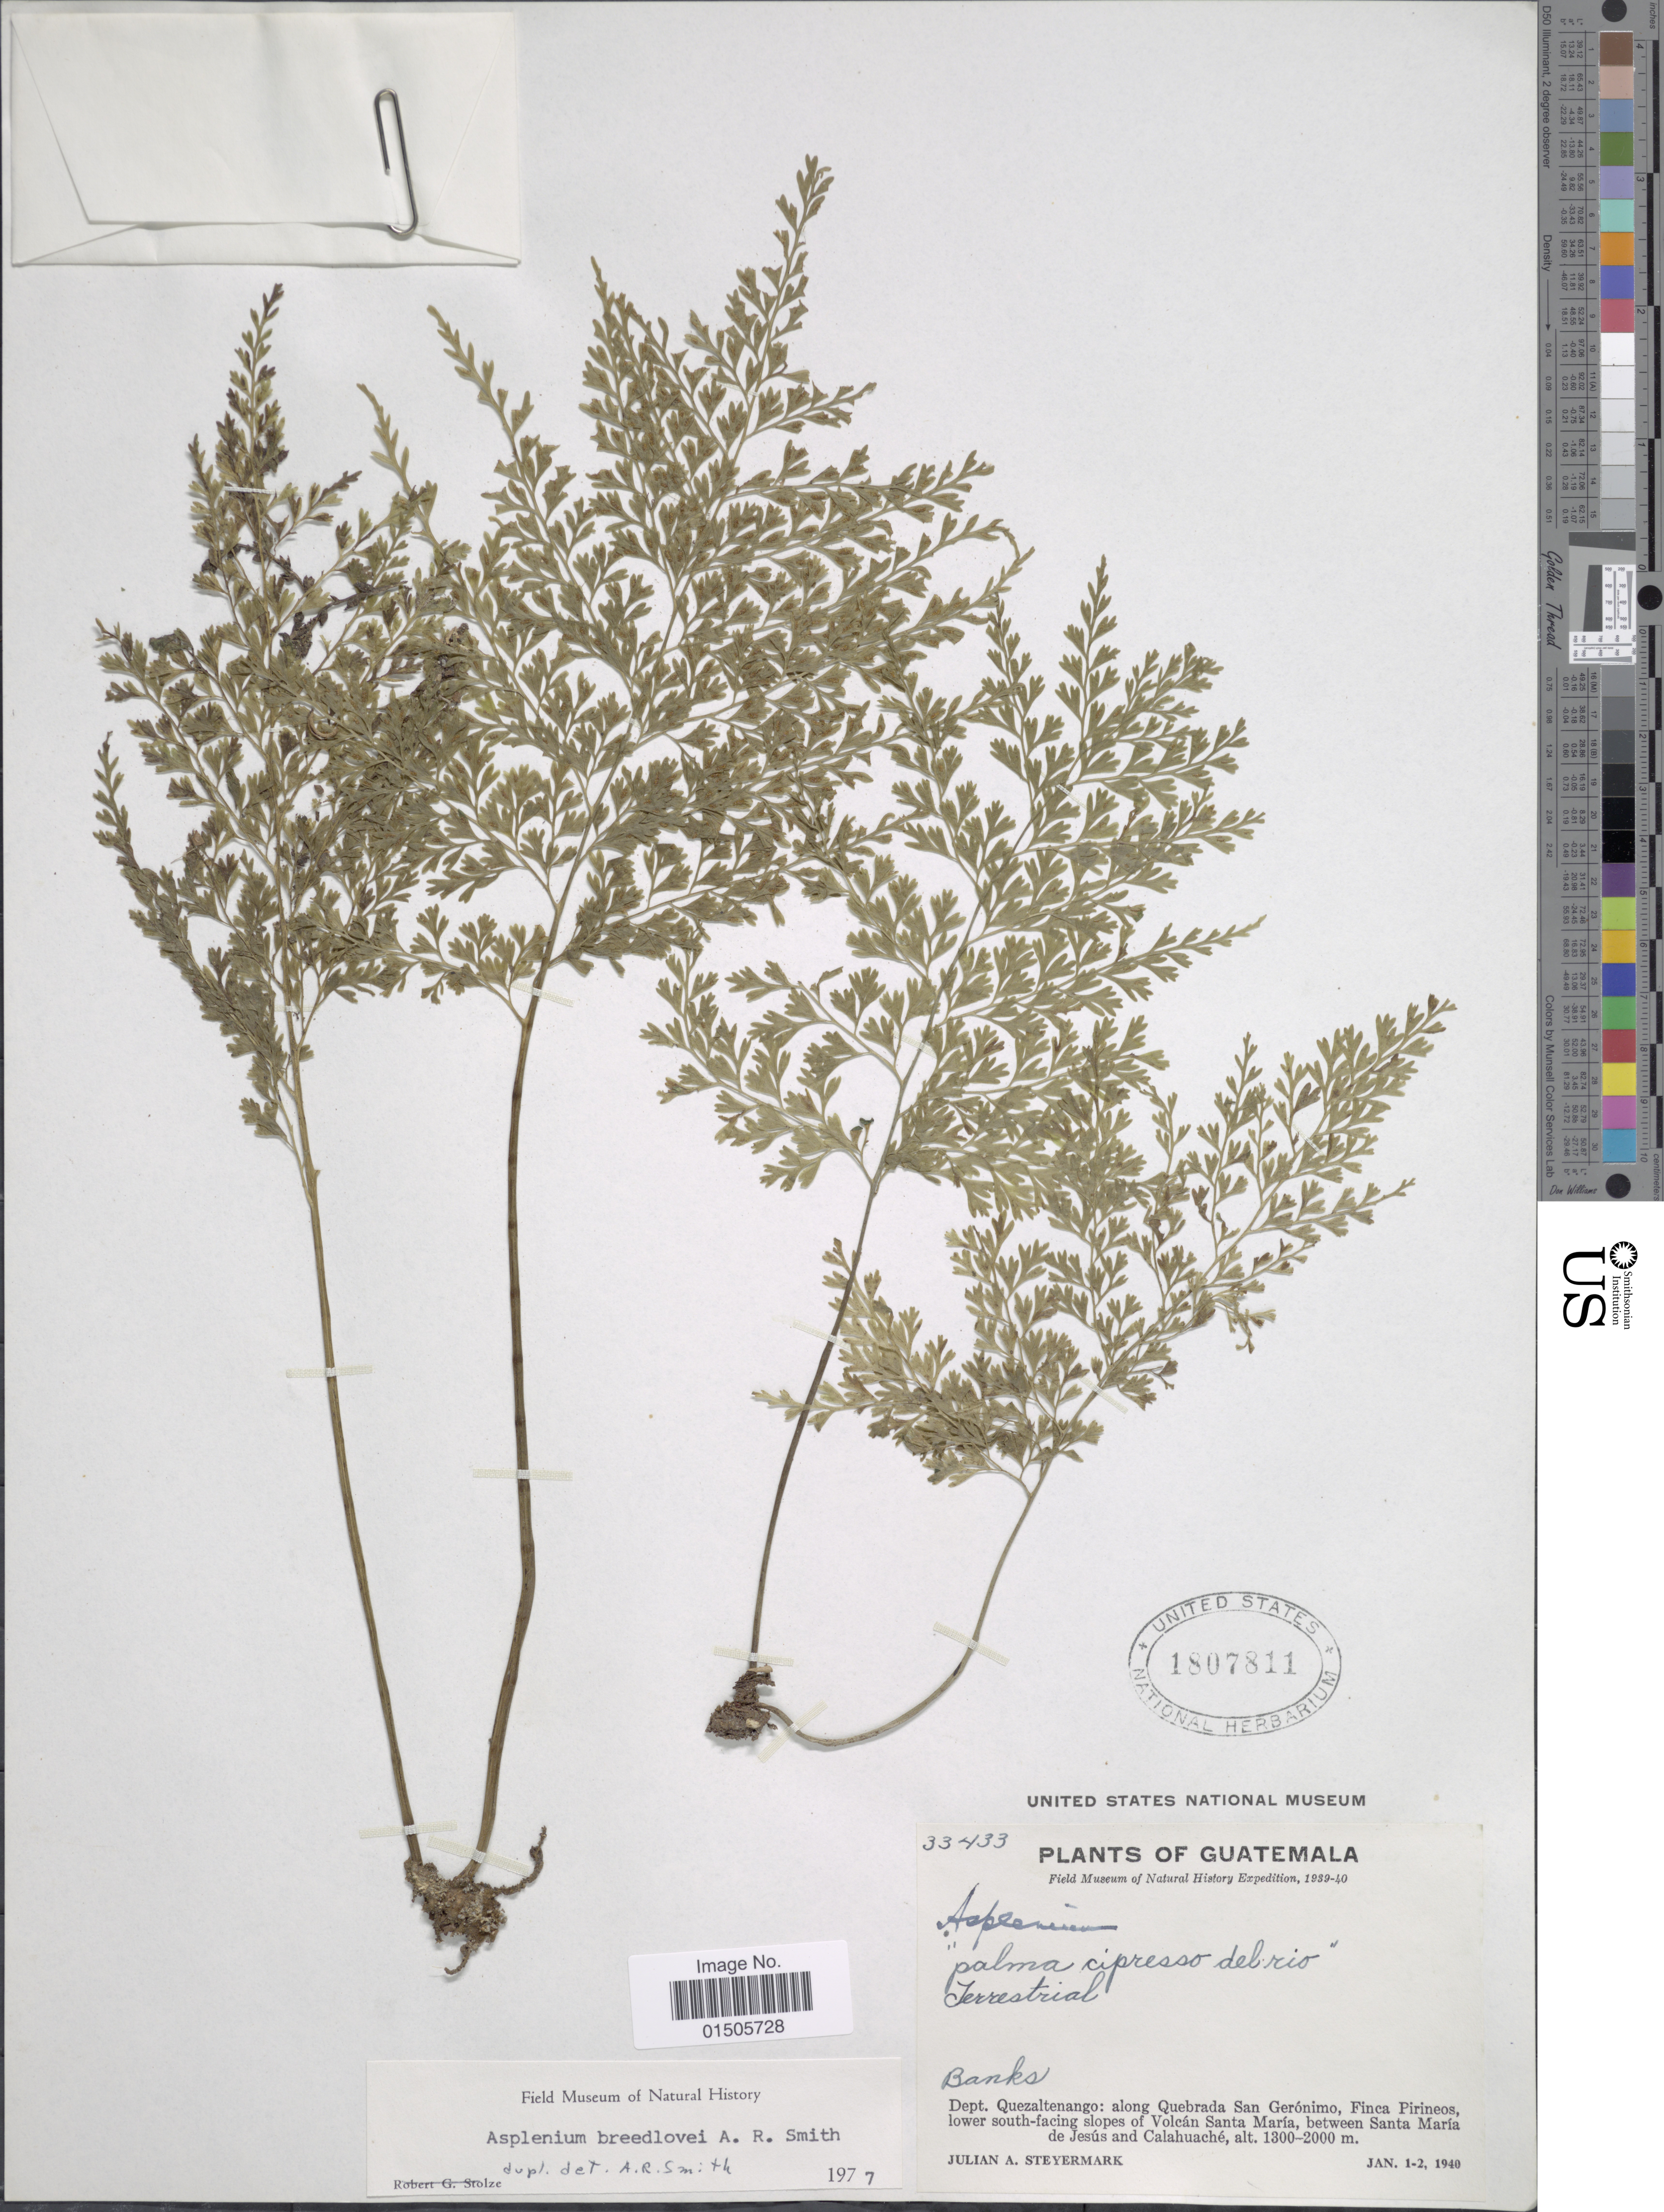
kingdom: Plantae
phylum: Tracheophyta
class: Polypodiopsida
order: Polypodiales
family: Aspleniaceae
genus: Asplenium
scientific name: Asplenium breedlovei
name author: A.R. Sm.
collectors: J. Steyermark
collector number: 33433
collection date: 1940-01-01/1940-01-02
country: Guatemala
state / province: Quetzaltenango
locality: Along Quebrada san Geronimo, Finca Pirineos, lower south facing slopes of Volcan Santa Maria, between Santa Maria de Jesus and Calahuache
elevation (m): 1300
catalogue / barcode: US 1807811